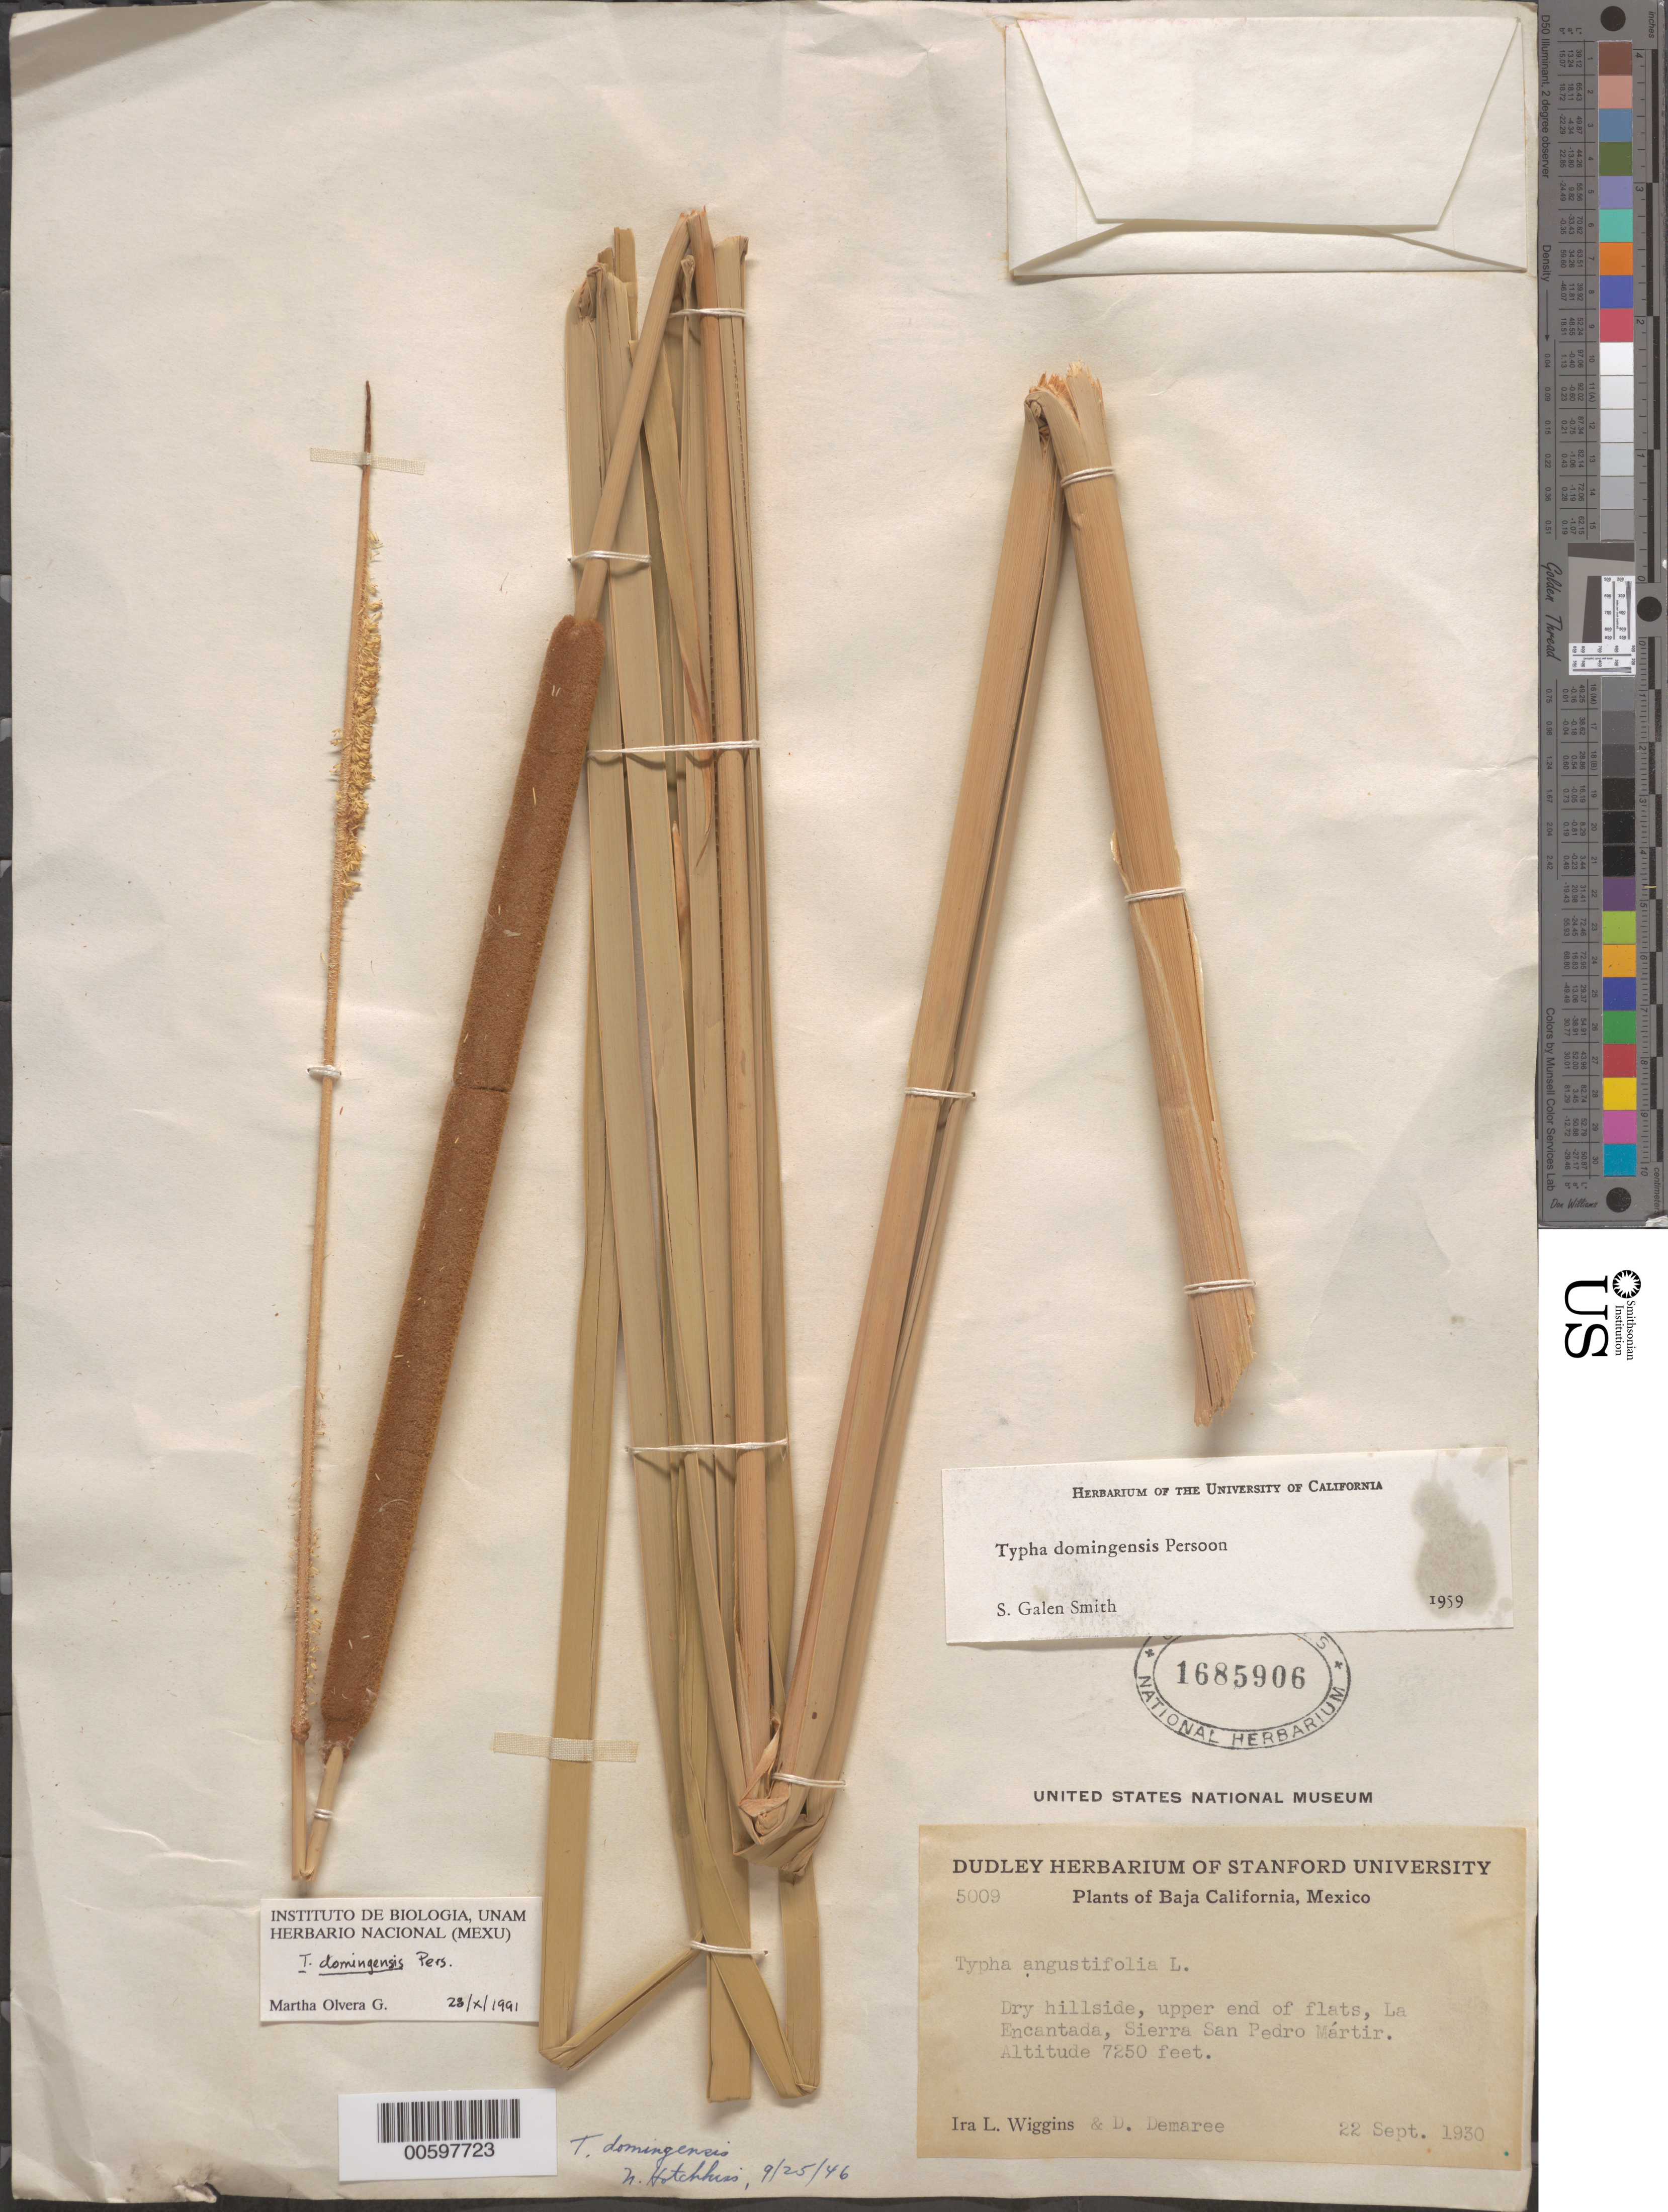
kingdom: Plantae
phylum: Tracheophyta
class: Liliopsida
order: Poales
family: Typhaceae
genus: Typha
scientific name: Typha domingensis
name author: Pers.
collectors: I. L. Wiggins & D. Demaree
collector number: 5009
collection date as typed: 22 Sep 1930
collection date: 1930-09-22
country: Mexico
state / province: Baja California Norte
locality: La Encantada, Sierra San Pedro Martir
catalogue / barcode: US 1685906